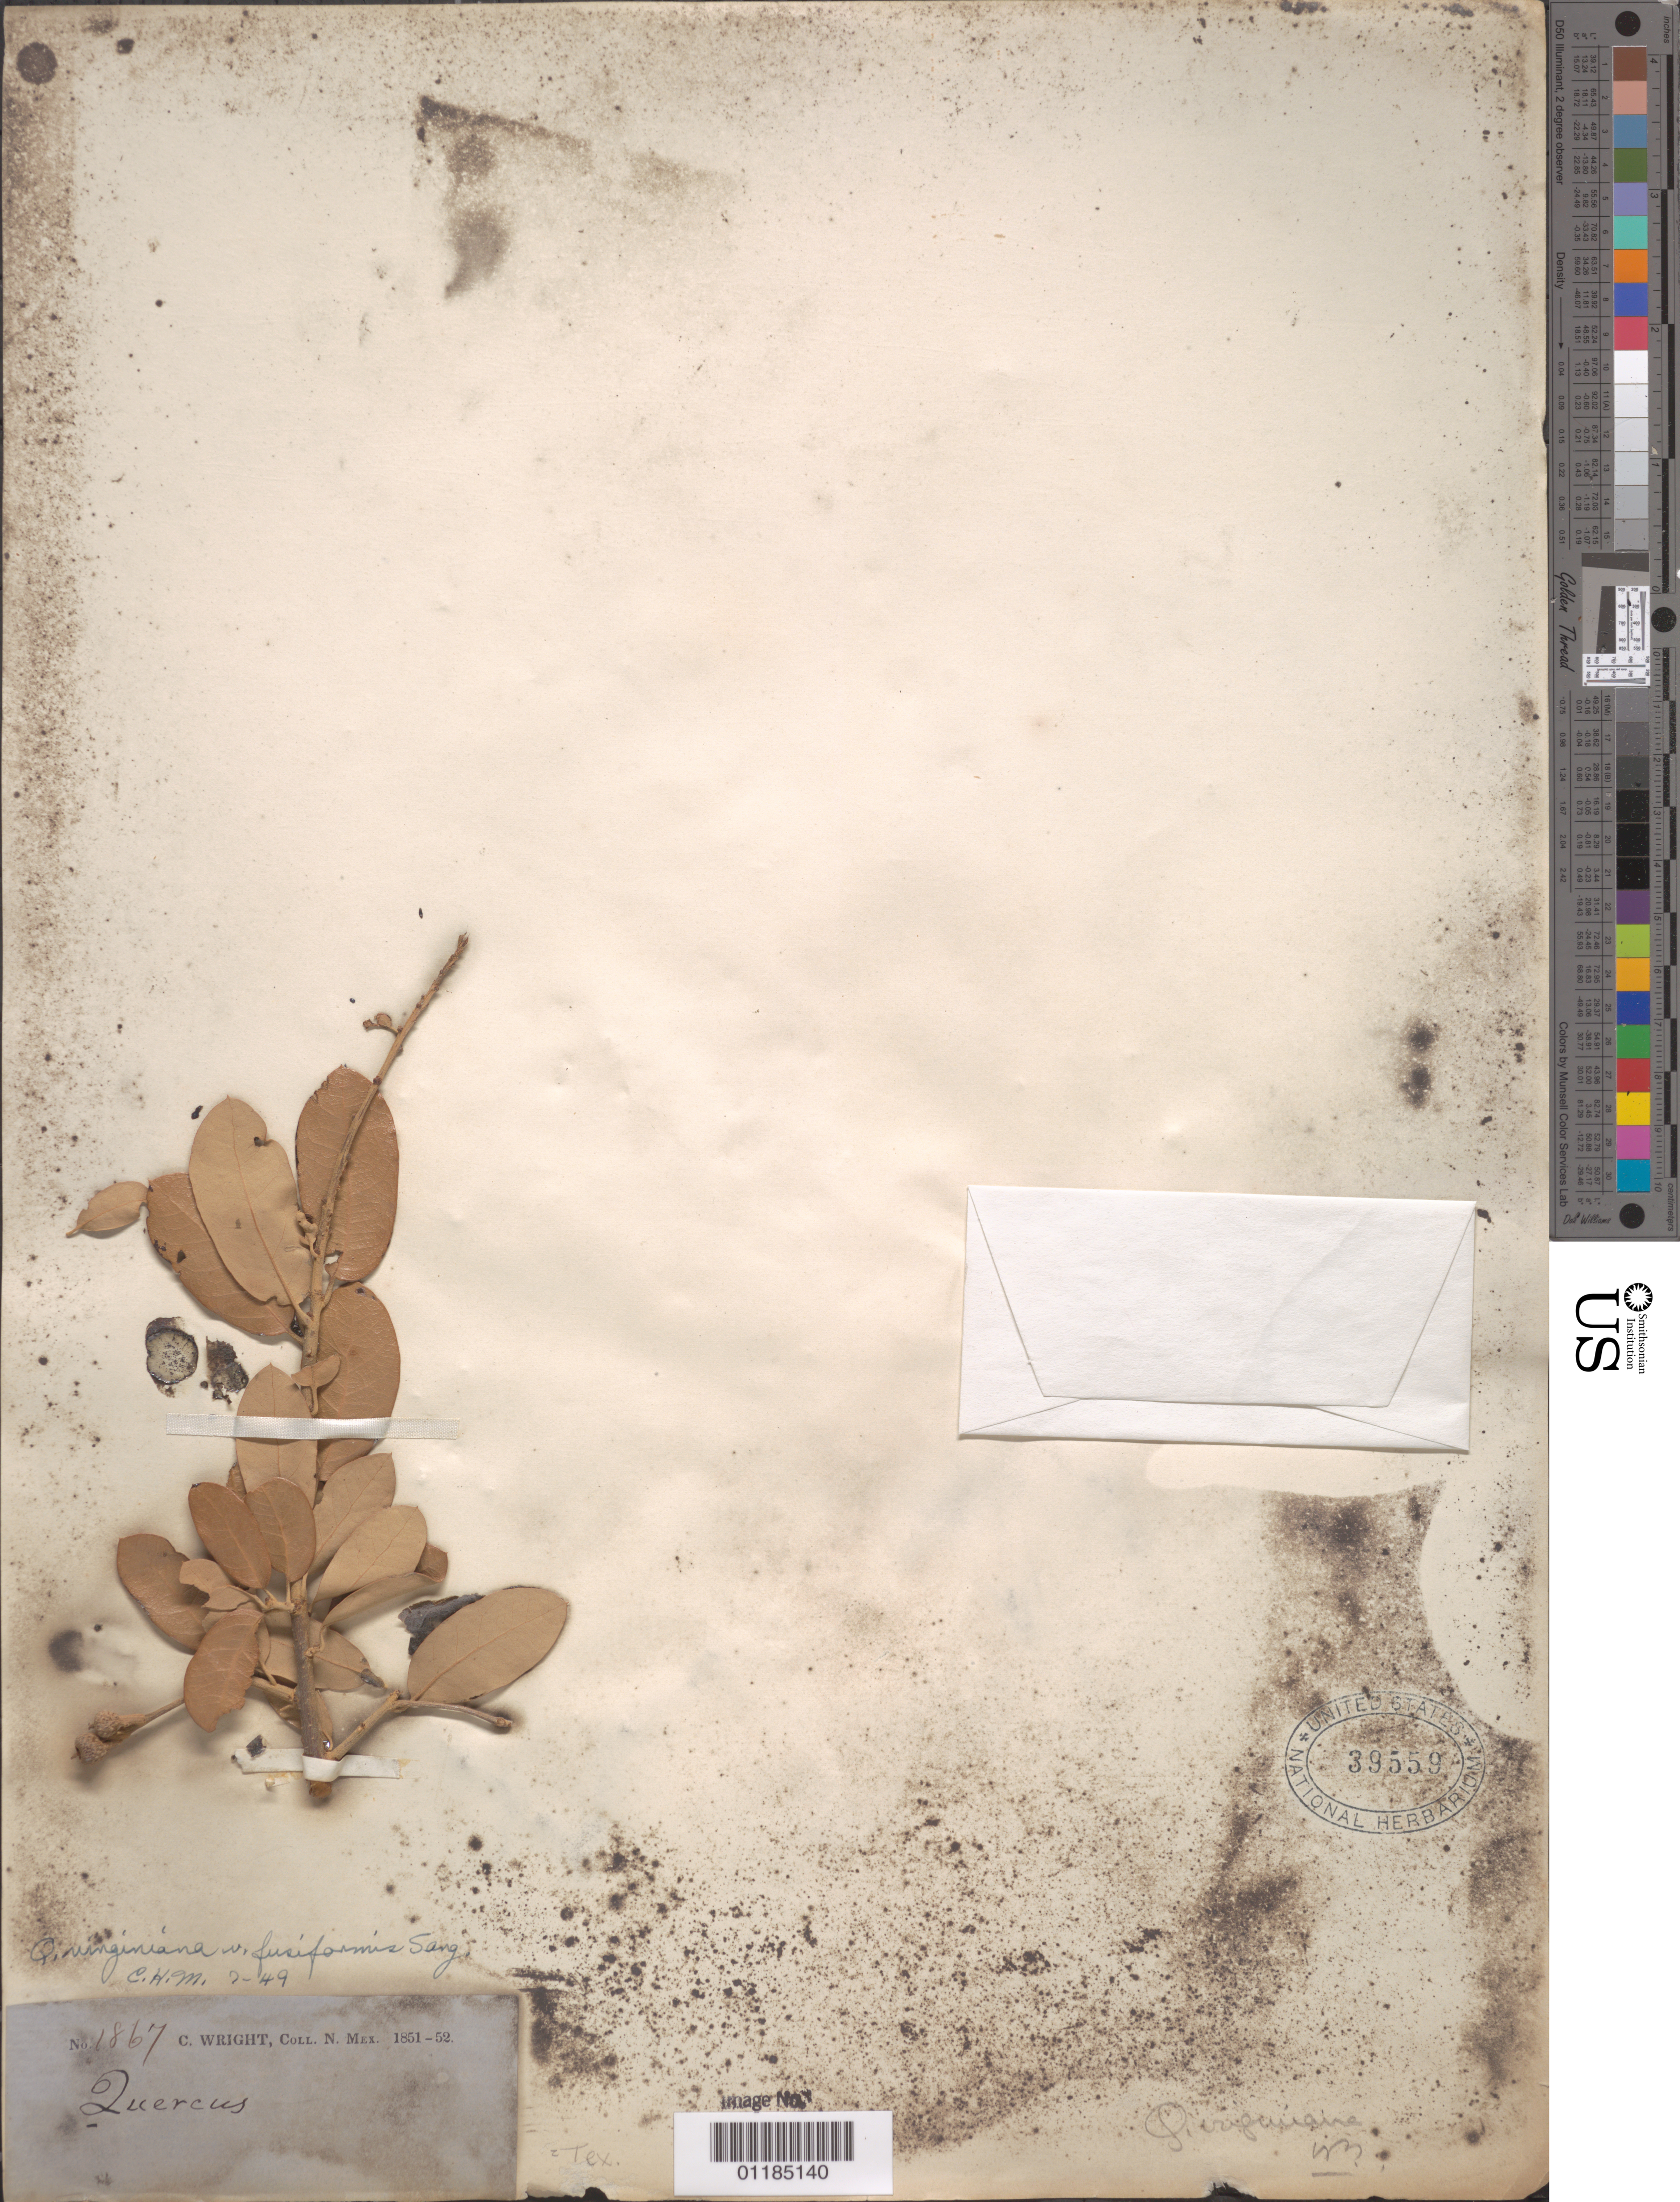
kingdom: Plantae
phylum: Tracheophyta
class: Magnoliopsida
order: Fagales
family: Fagaceae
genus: Quercus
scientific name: Quercus virginiana var. fusiformis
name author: (Small) Sarg.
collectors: C. Wright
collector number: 1867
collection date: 1851/1852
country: United States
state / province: New Mexico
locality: "N. Mex." [=northern Mexico or New Mexico? either way possibly referring to present-day Arizona or Texas]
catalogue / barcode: US 39559